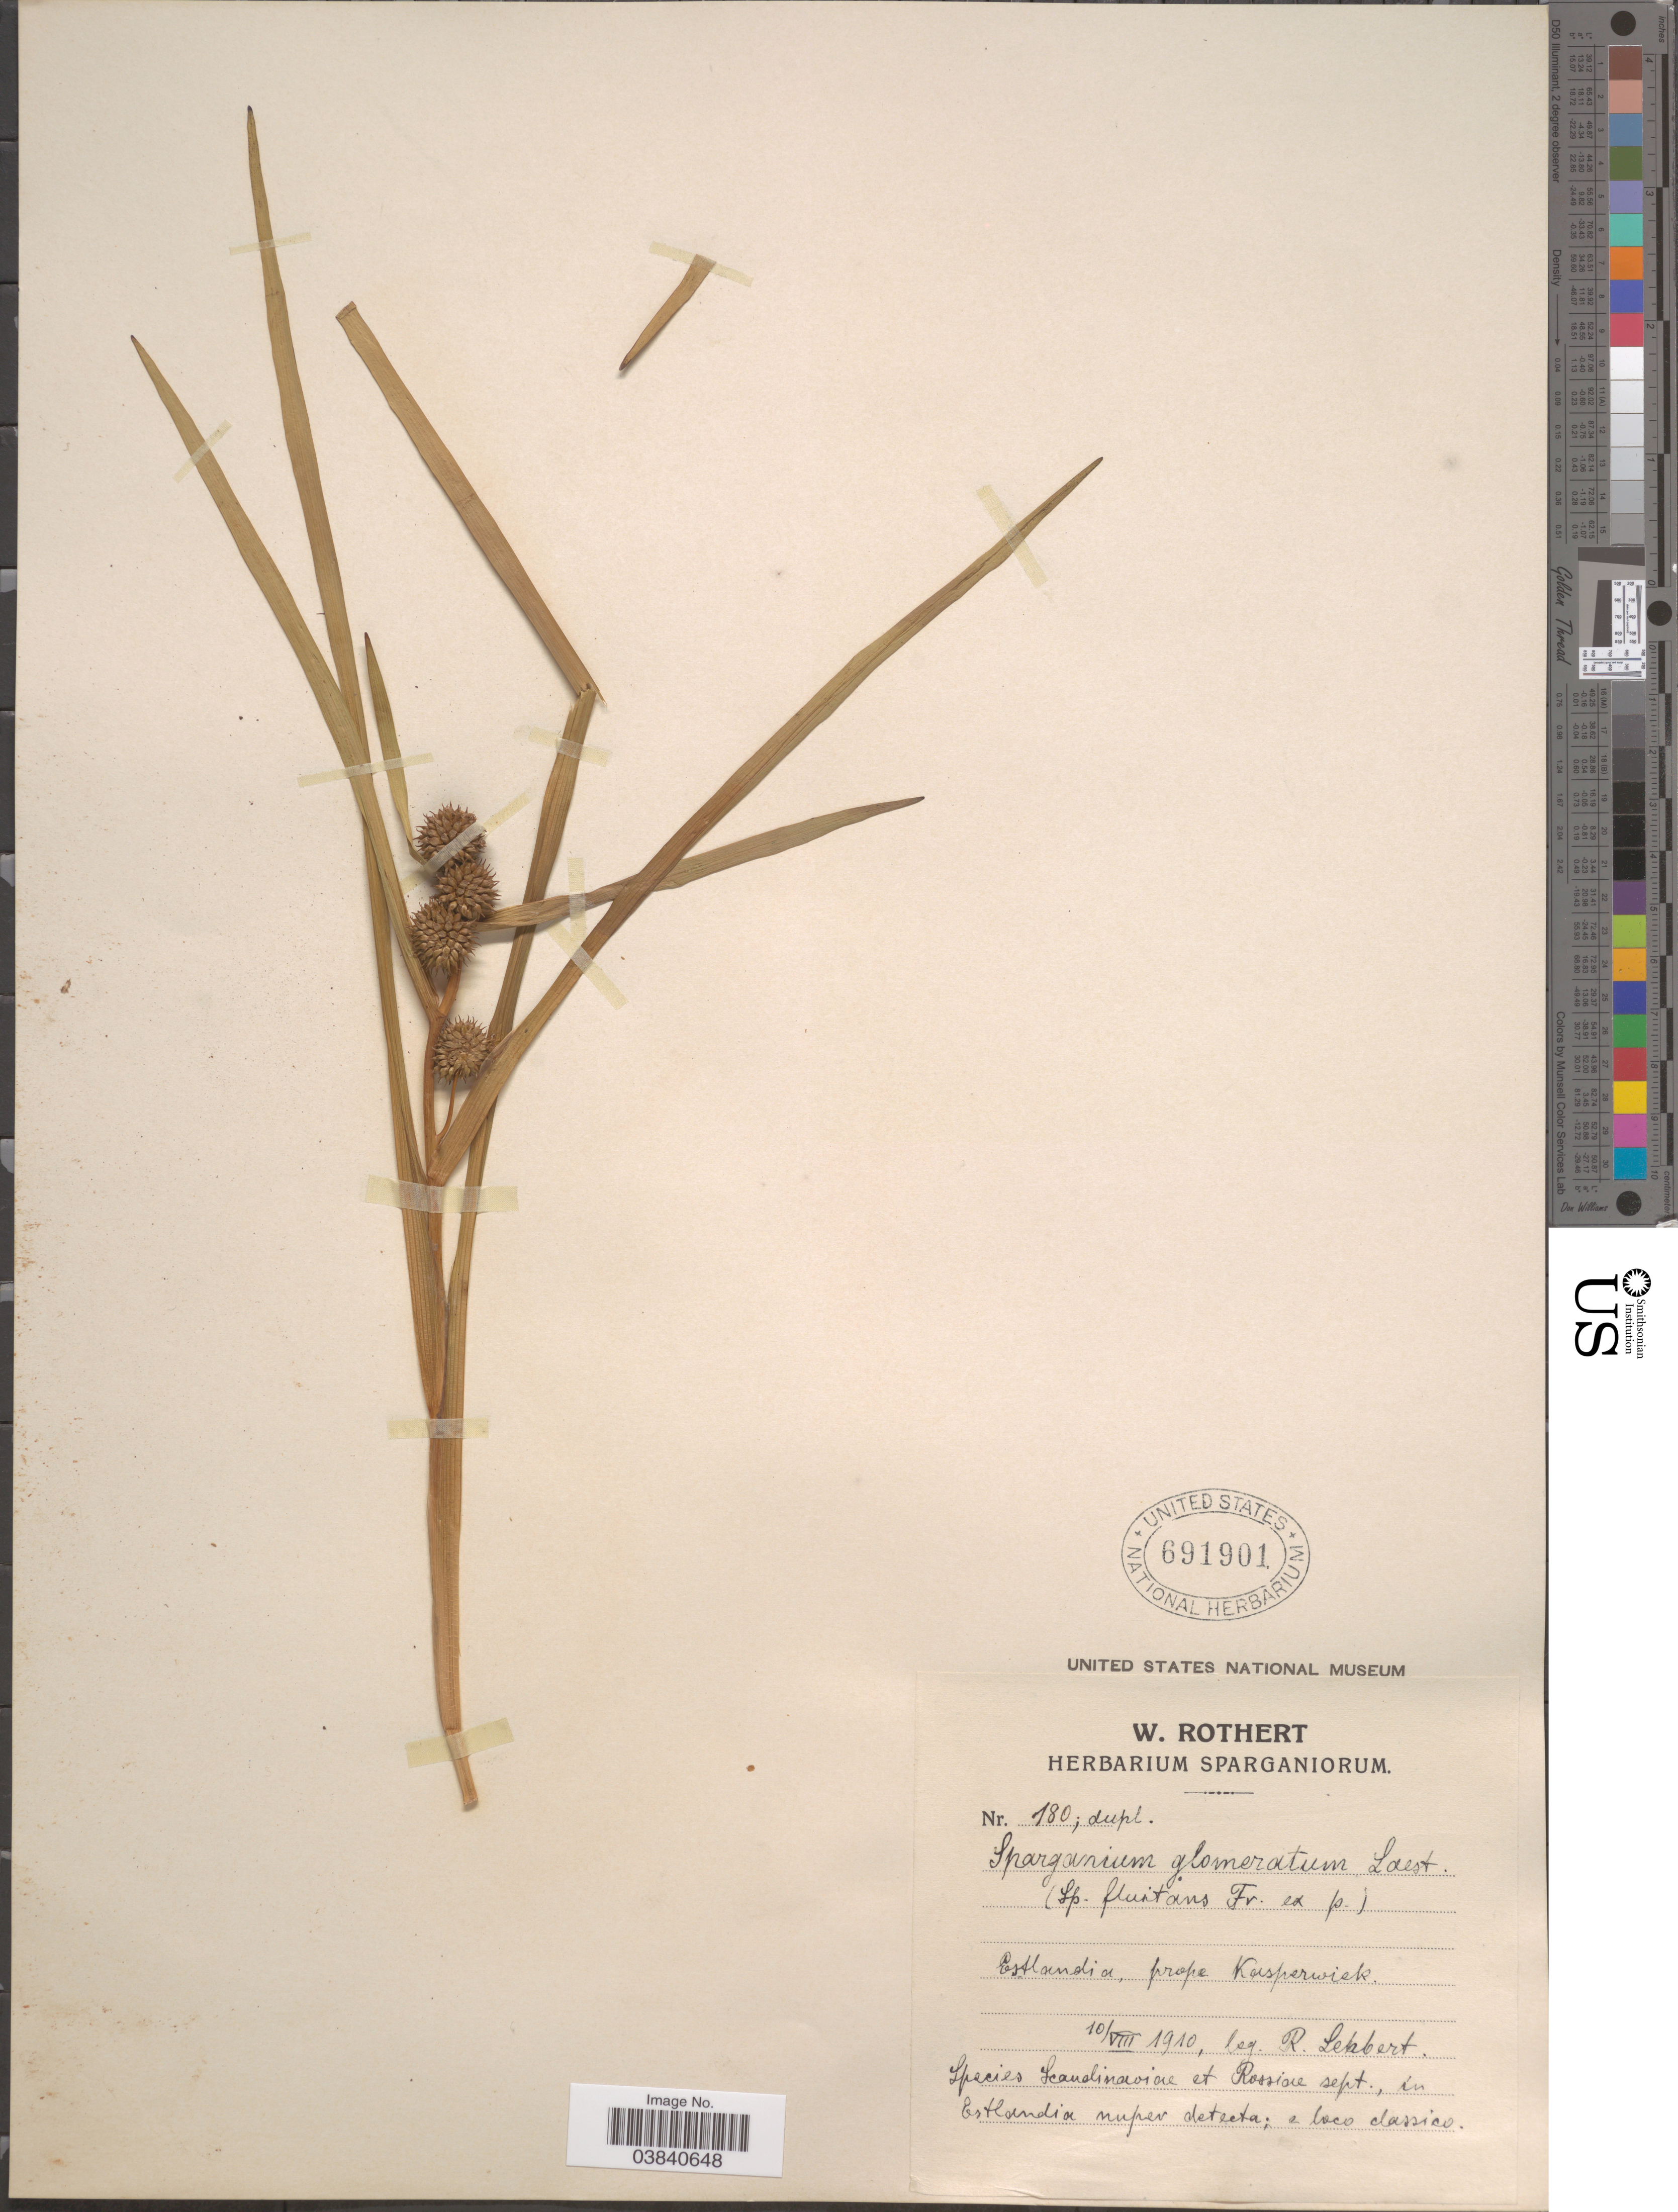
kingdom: Plantae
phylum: Tracheophyta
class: Liliopsida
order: Poales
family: Typhaceae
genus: Sparganium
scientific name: Sparganium glomeratum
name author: (Laest. ex Beurl.) Beurl.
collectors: R. Lehbert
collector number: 180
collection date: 1910-08-10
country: Estonia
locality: Estlandia, prope Kasperwisk [interpreted].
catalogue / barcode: US 691901